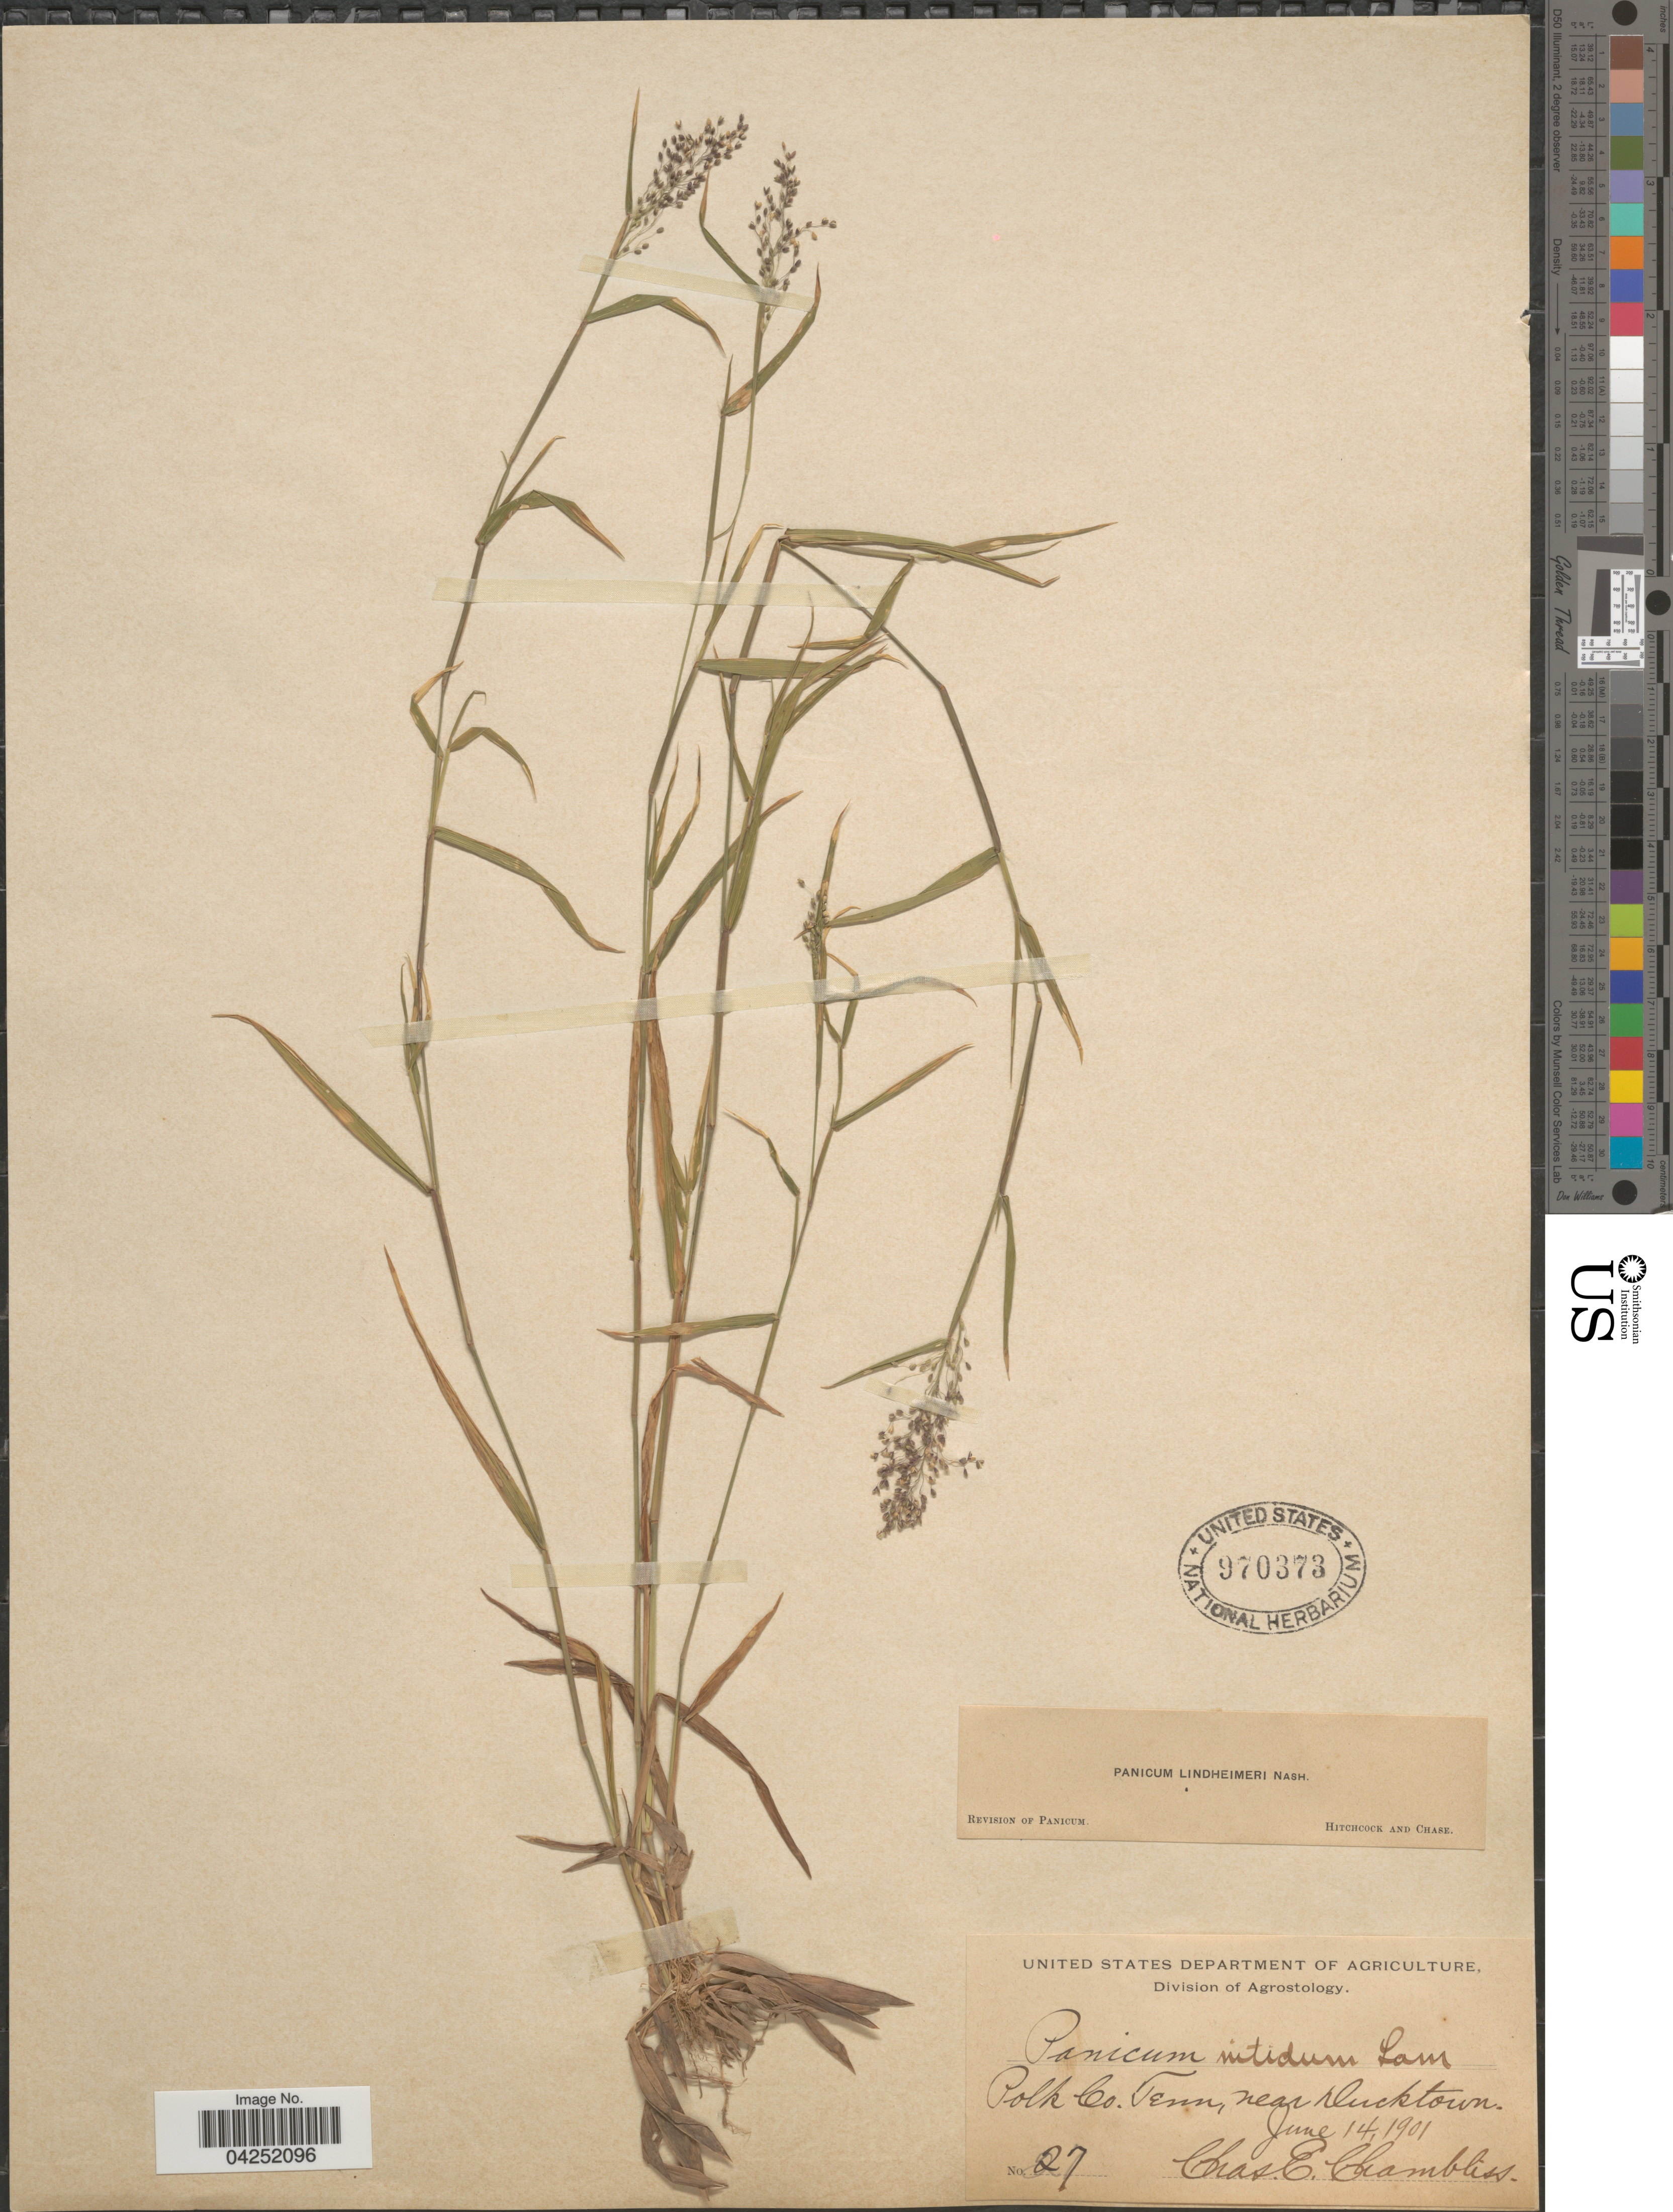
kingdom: Plantae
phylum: Tracheophyta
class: Liliopsida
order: Poales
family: Poaceae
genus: Dichanthelium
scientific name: Dichanthelium acuminatum var. lindheimeri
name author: (Nash) Gould & C.A. Clark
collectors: C. Chambliss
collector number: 27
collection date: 1901-06-14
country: United States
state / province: Tennessee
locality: Polk Co., near Ducktown.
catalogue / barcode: US 970373